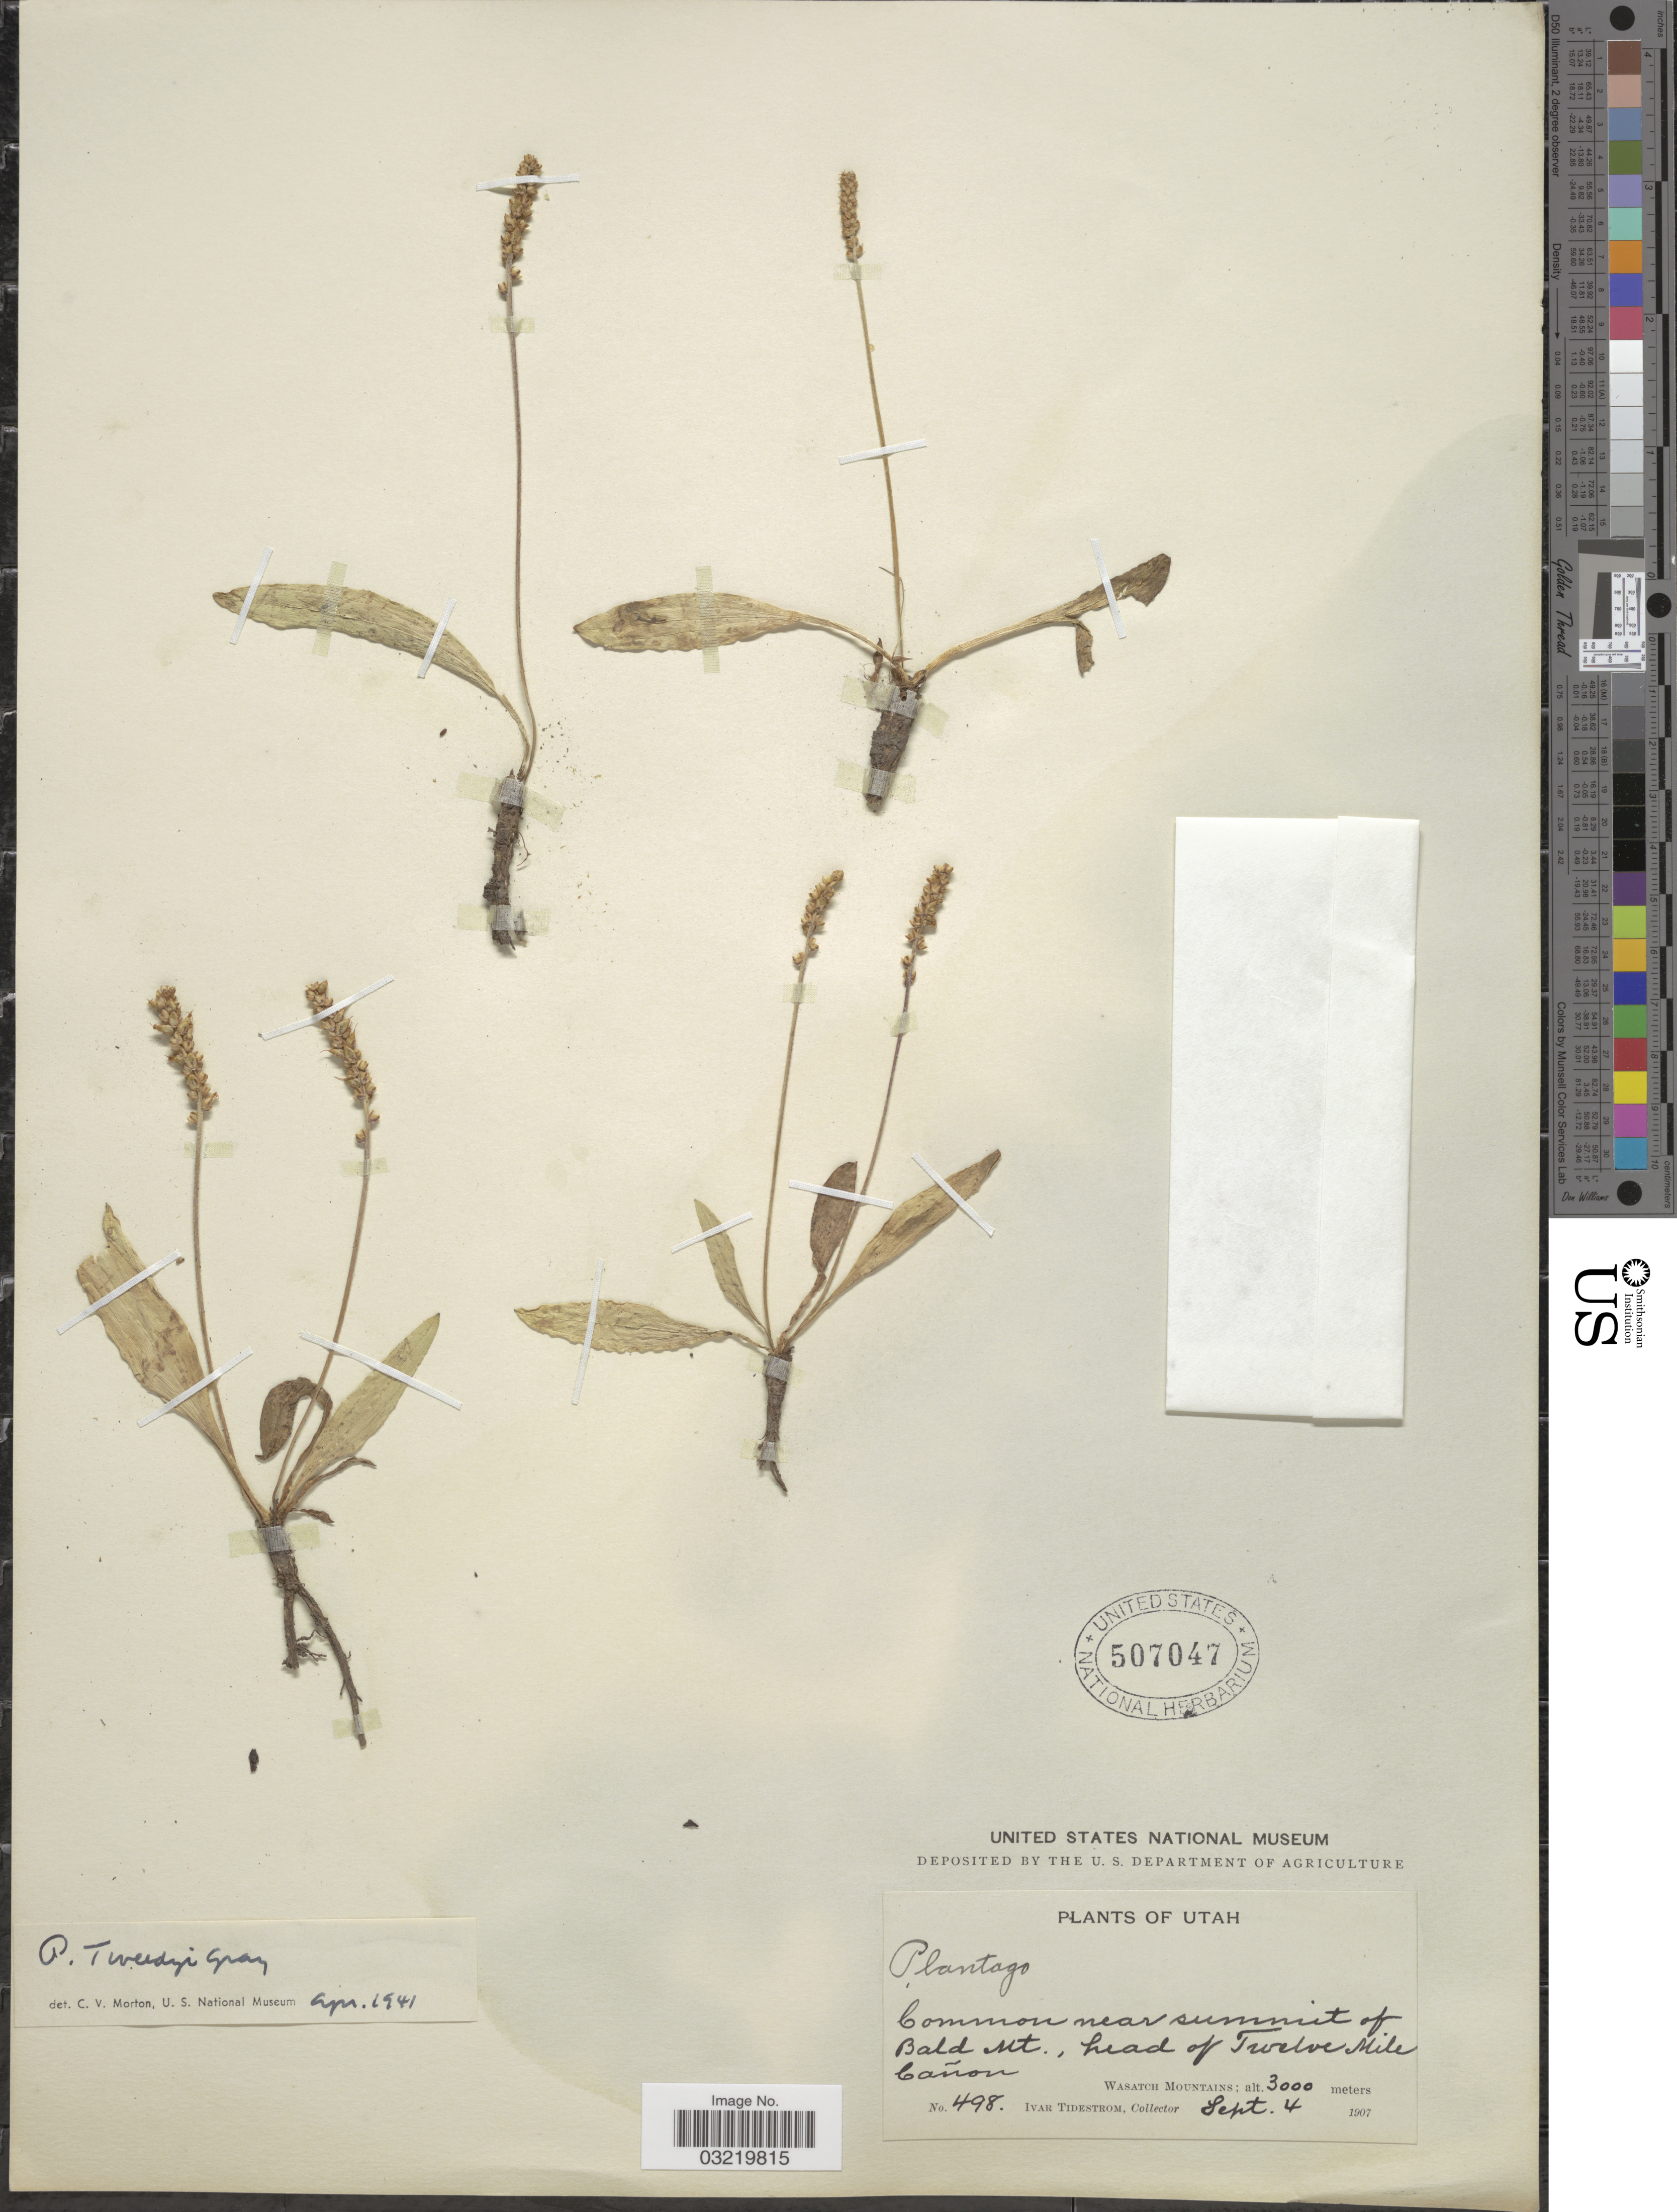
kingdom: Plantae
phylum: Tracheophyta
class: Magnoliopsida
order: Lamiales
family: Plantaginaceae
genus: Plantago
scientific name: Plantago tweedyi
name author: A. Gray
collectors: I. F. Tidestrom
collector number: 498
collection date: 1907-09-04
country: United States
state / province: Utah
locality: Common near summit of Bald Mt., head of Twelve Mile Cañon. Wasatch Mountains.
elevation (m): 3000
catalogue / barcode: US 507047